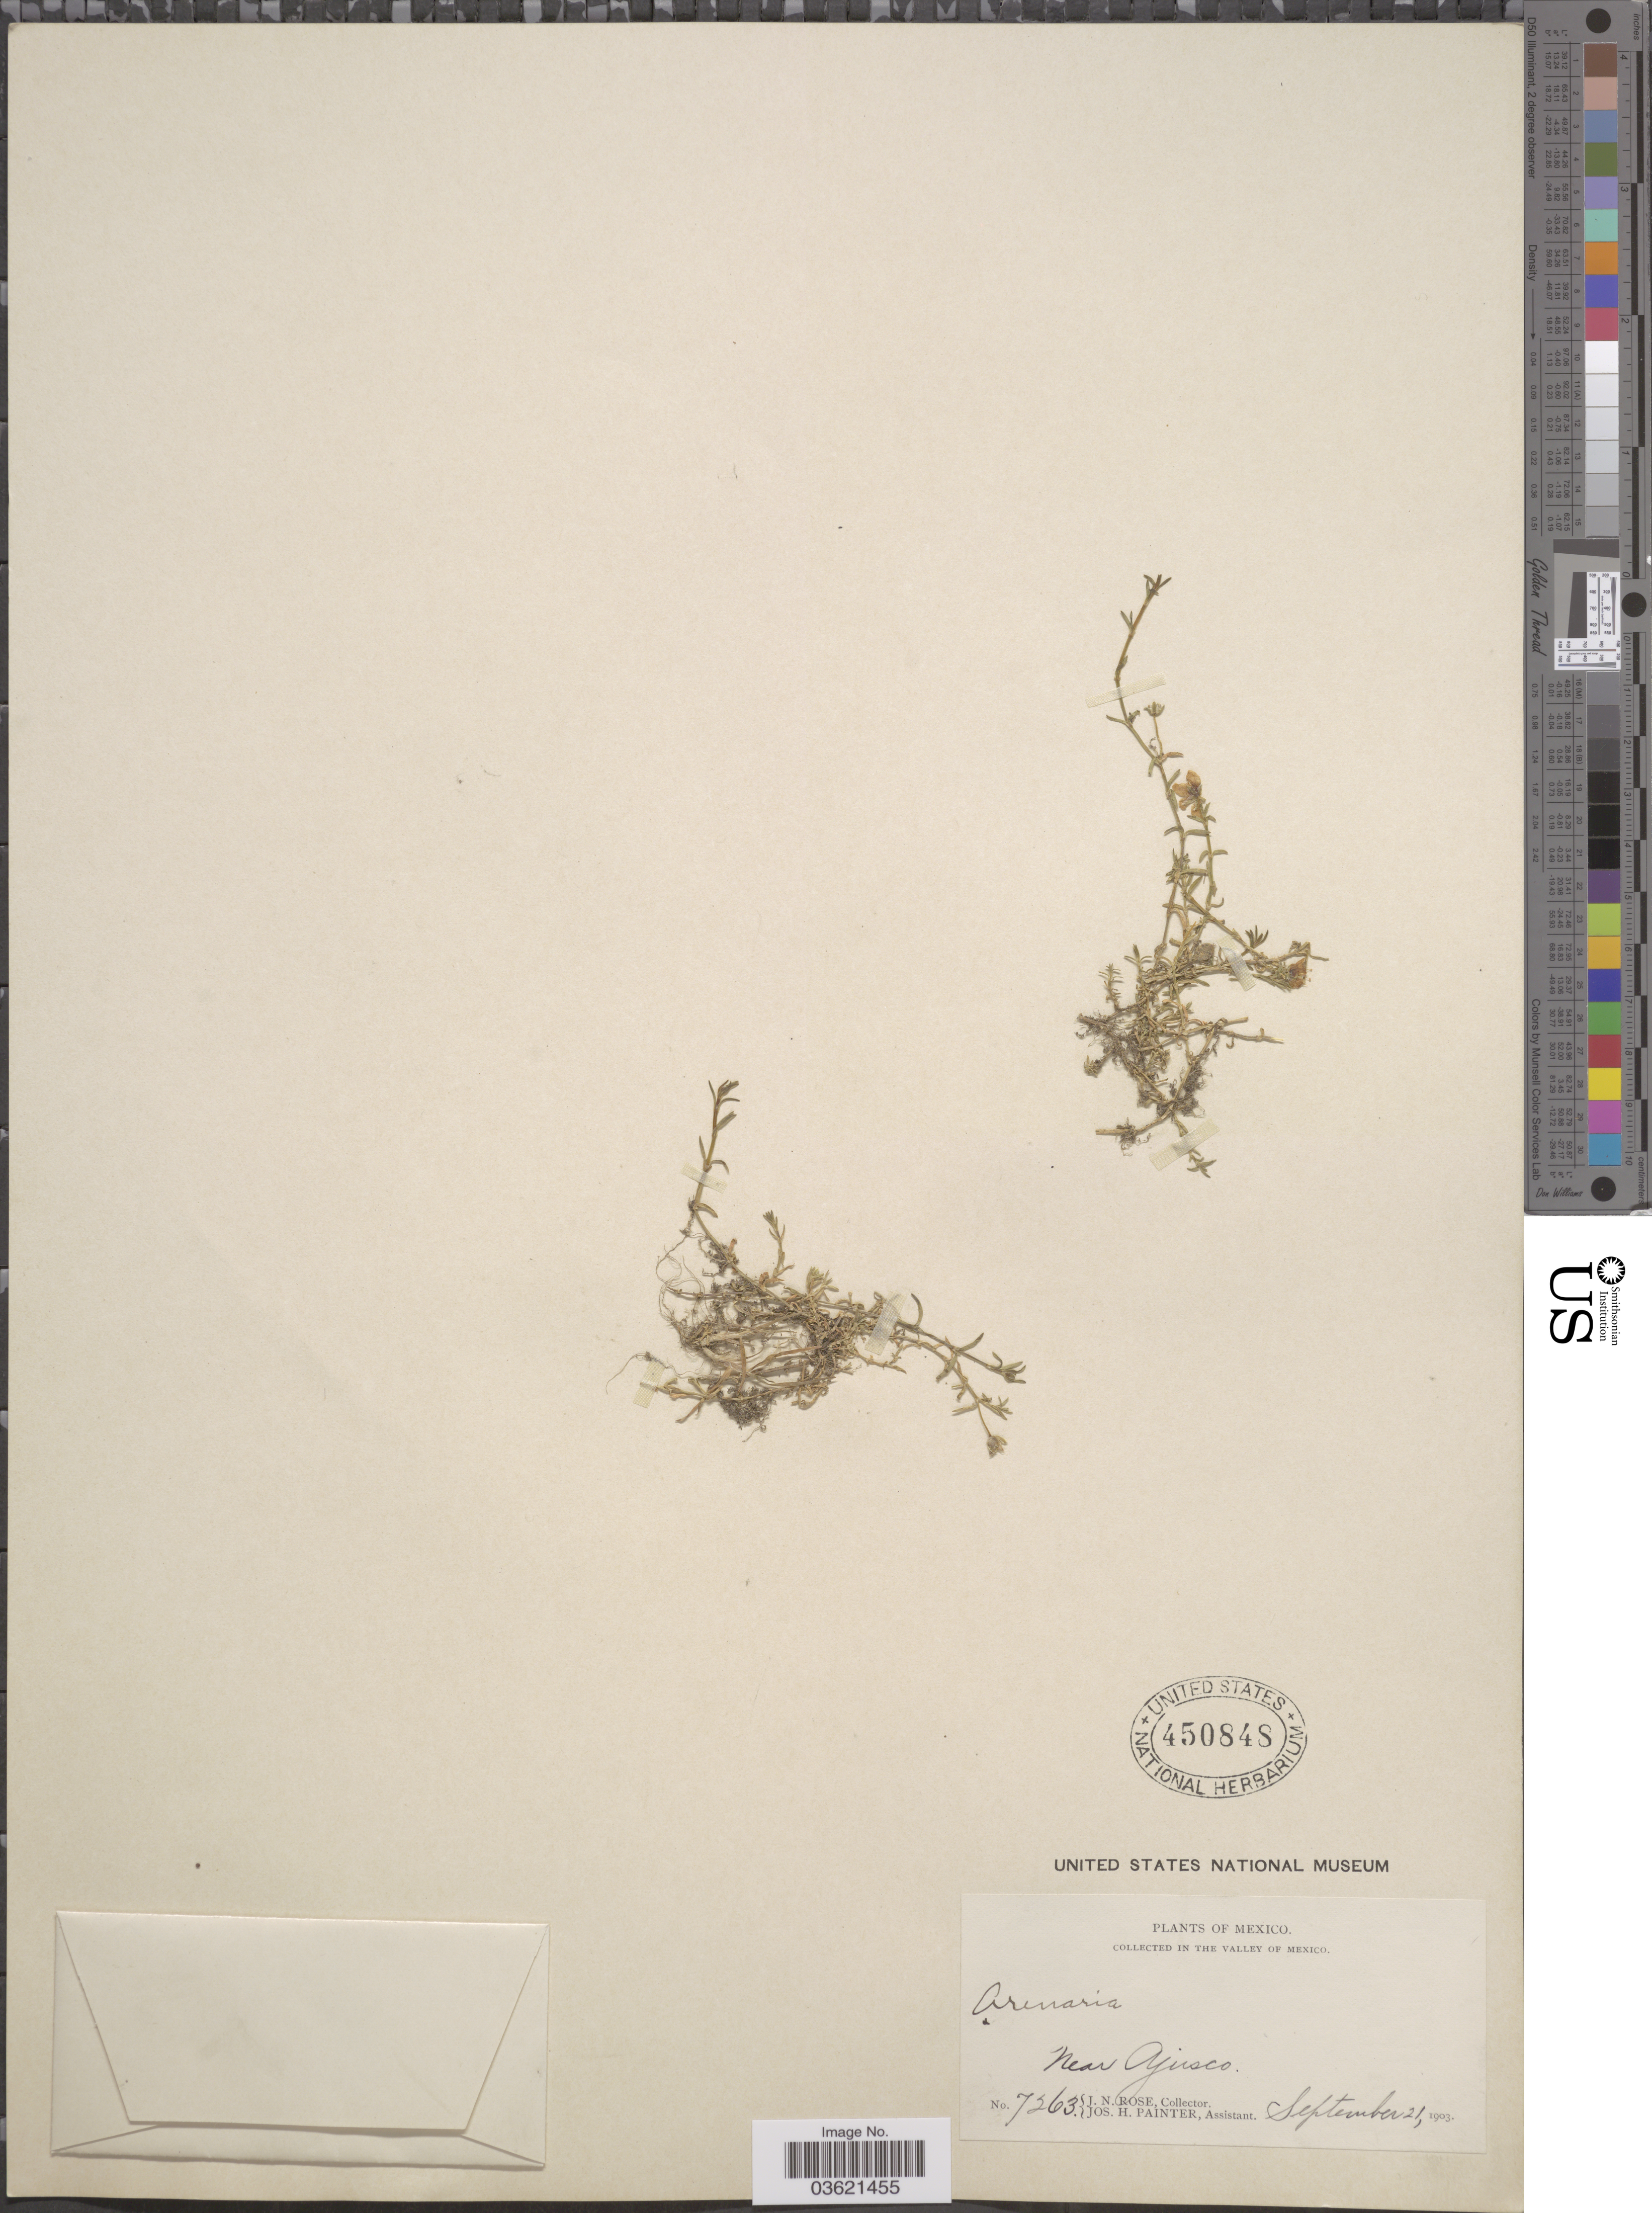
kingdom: Plantae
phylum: Tracheophyta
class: Magnoliopsida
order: Caryophyllales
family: Caryophyllaceae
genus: Arenaria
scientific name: Arenaria bourgaei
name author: Hemsl.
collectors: J. N. Rose & J. H. Painter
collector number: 7263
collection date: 1903-09-21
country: Mexico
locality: Valley of Mexico. Near Ajusco.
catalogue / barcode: US 450848